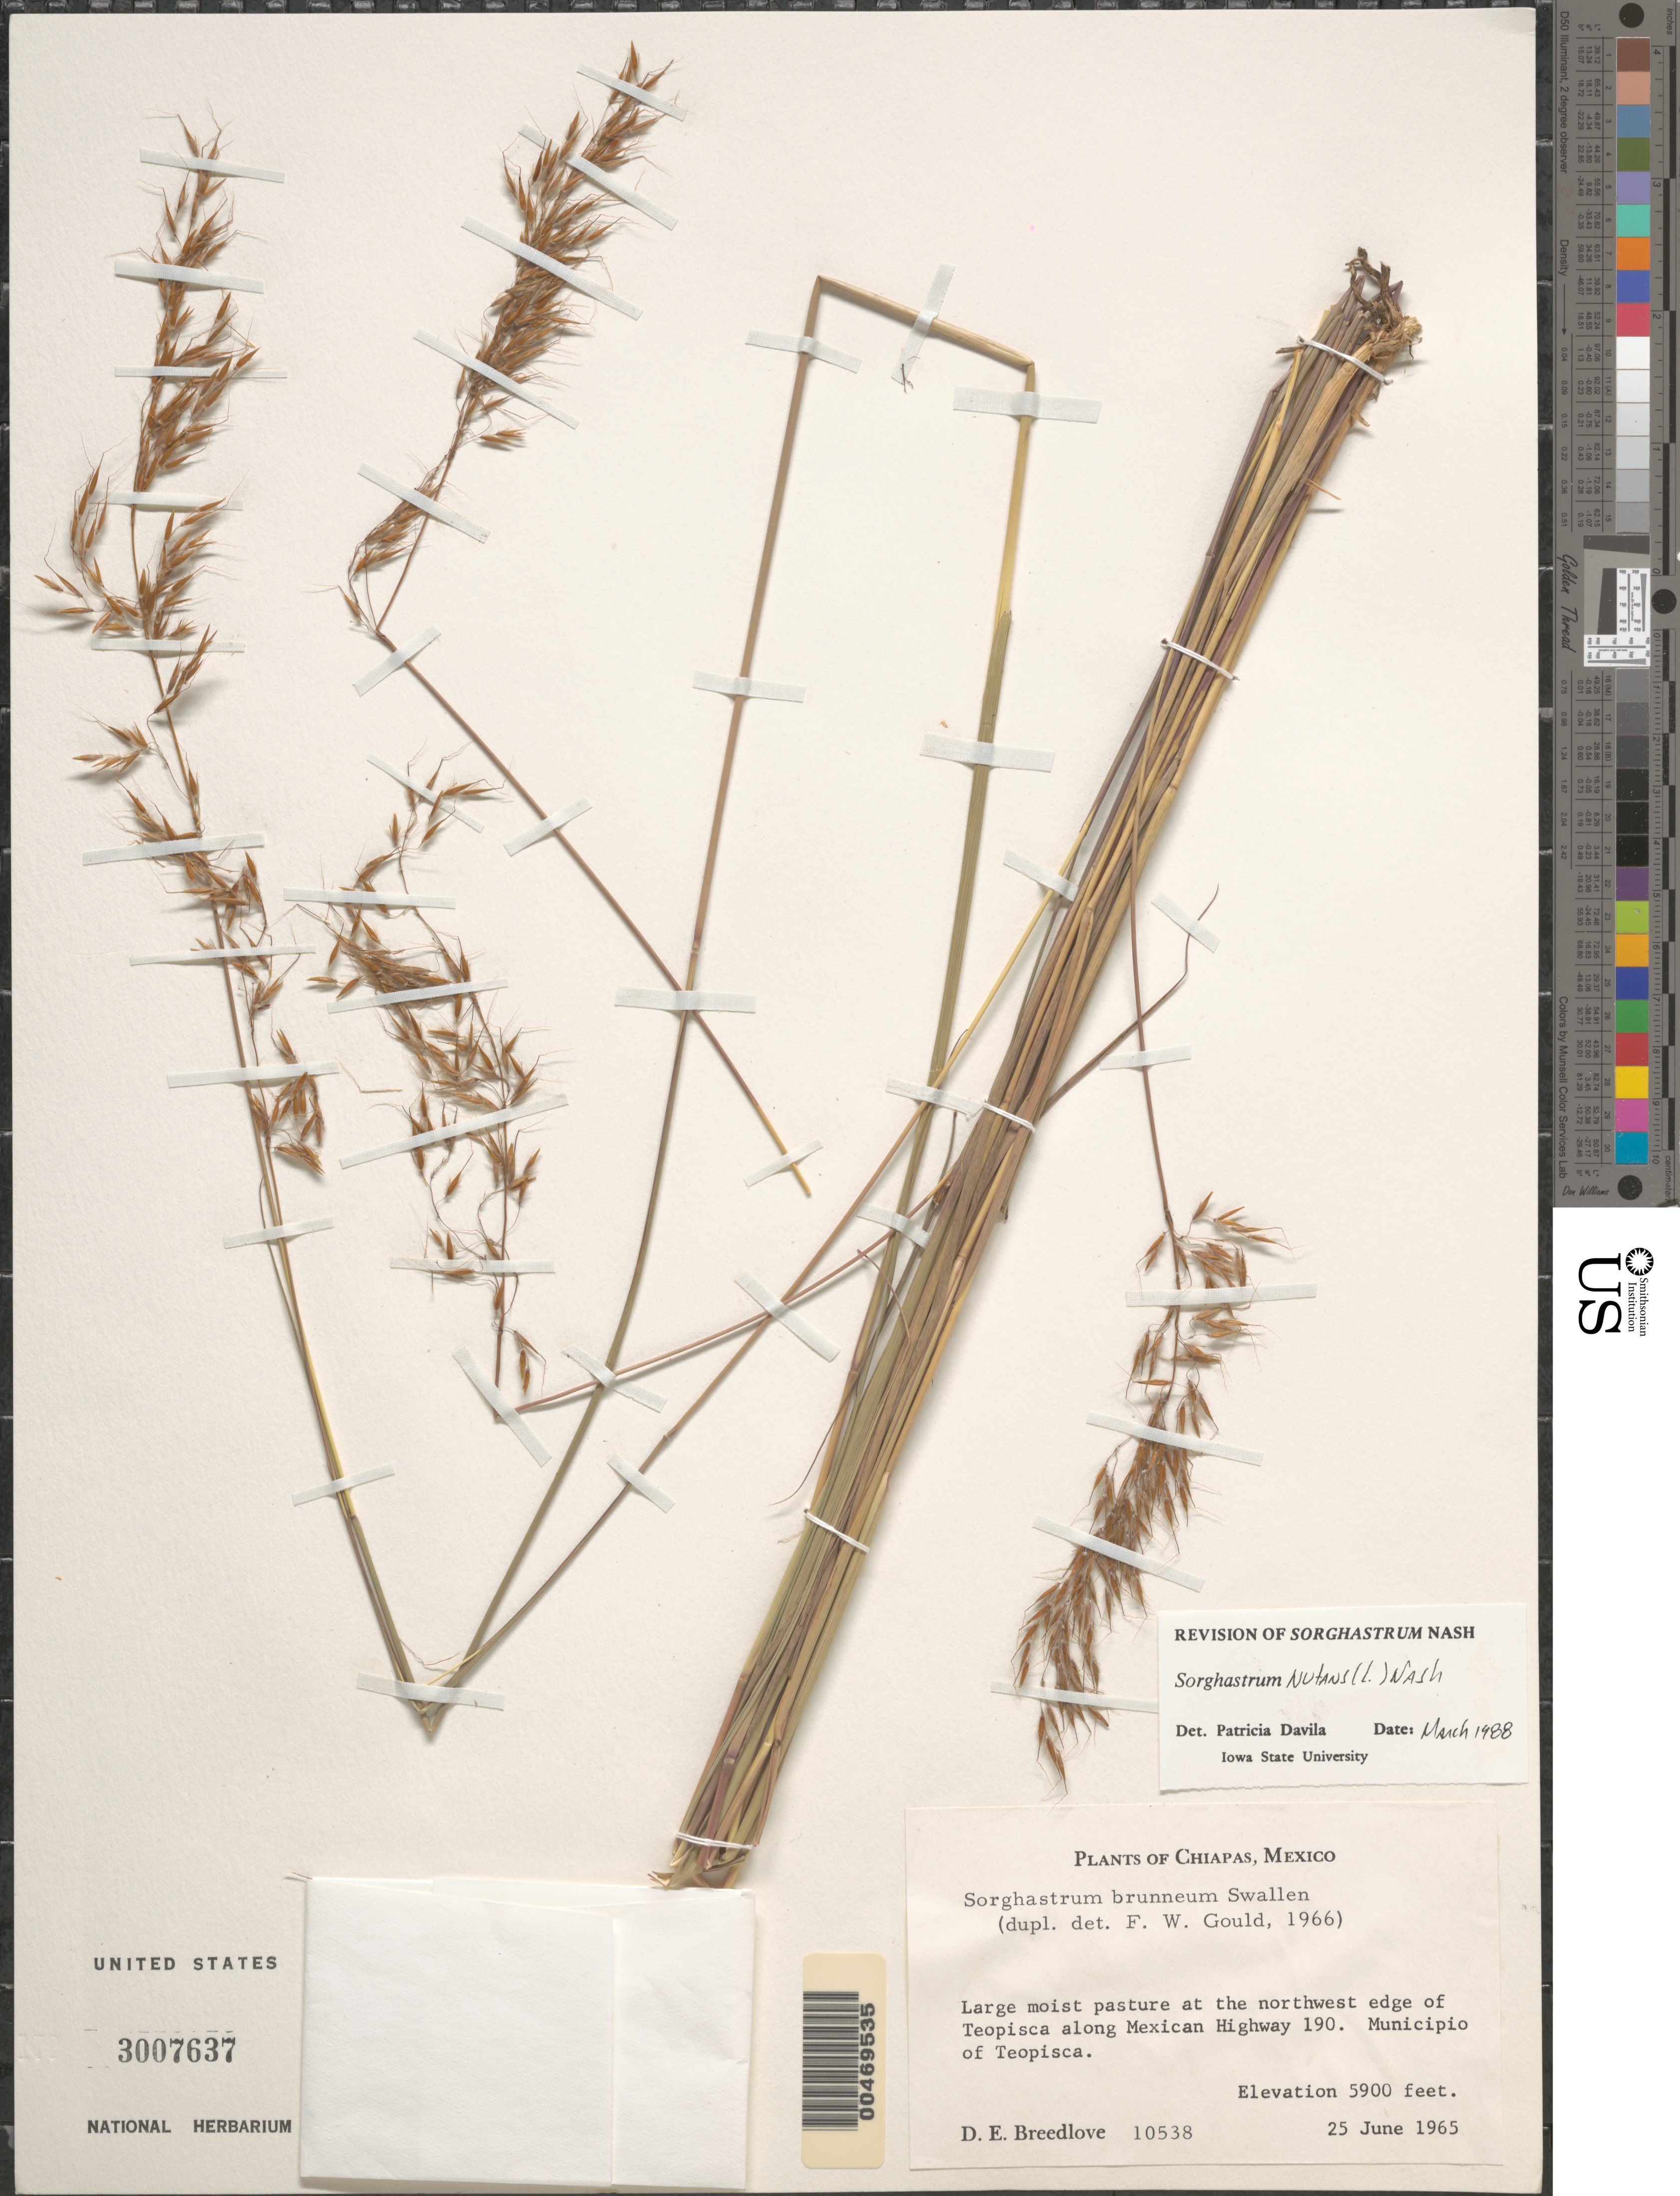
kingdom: Plantae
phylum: Tracheophyta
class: Liliopsida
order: Poales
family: Poaceae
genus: Sorghastrum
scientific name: Sorghastrum nutans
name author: (L.) Nash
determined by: Dávila, P. D.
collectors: D. E. Breedlove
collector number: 10538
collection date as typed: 25 Jun 1965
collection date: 1965-06-25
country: Mexico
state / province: Chiapas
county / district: Teopisca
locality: NW edge of Teopisca along Mex Hwy 190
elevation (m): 1798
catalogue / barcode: US 3007637